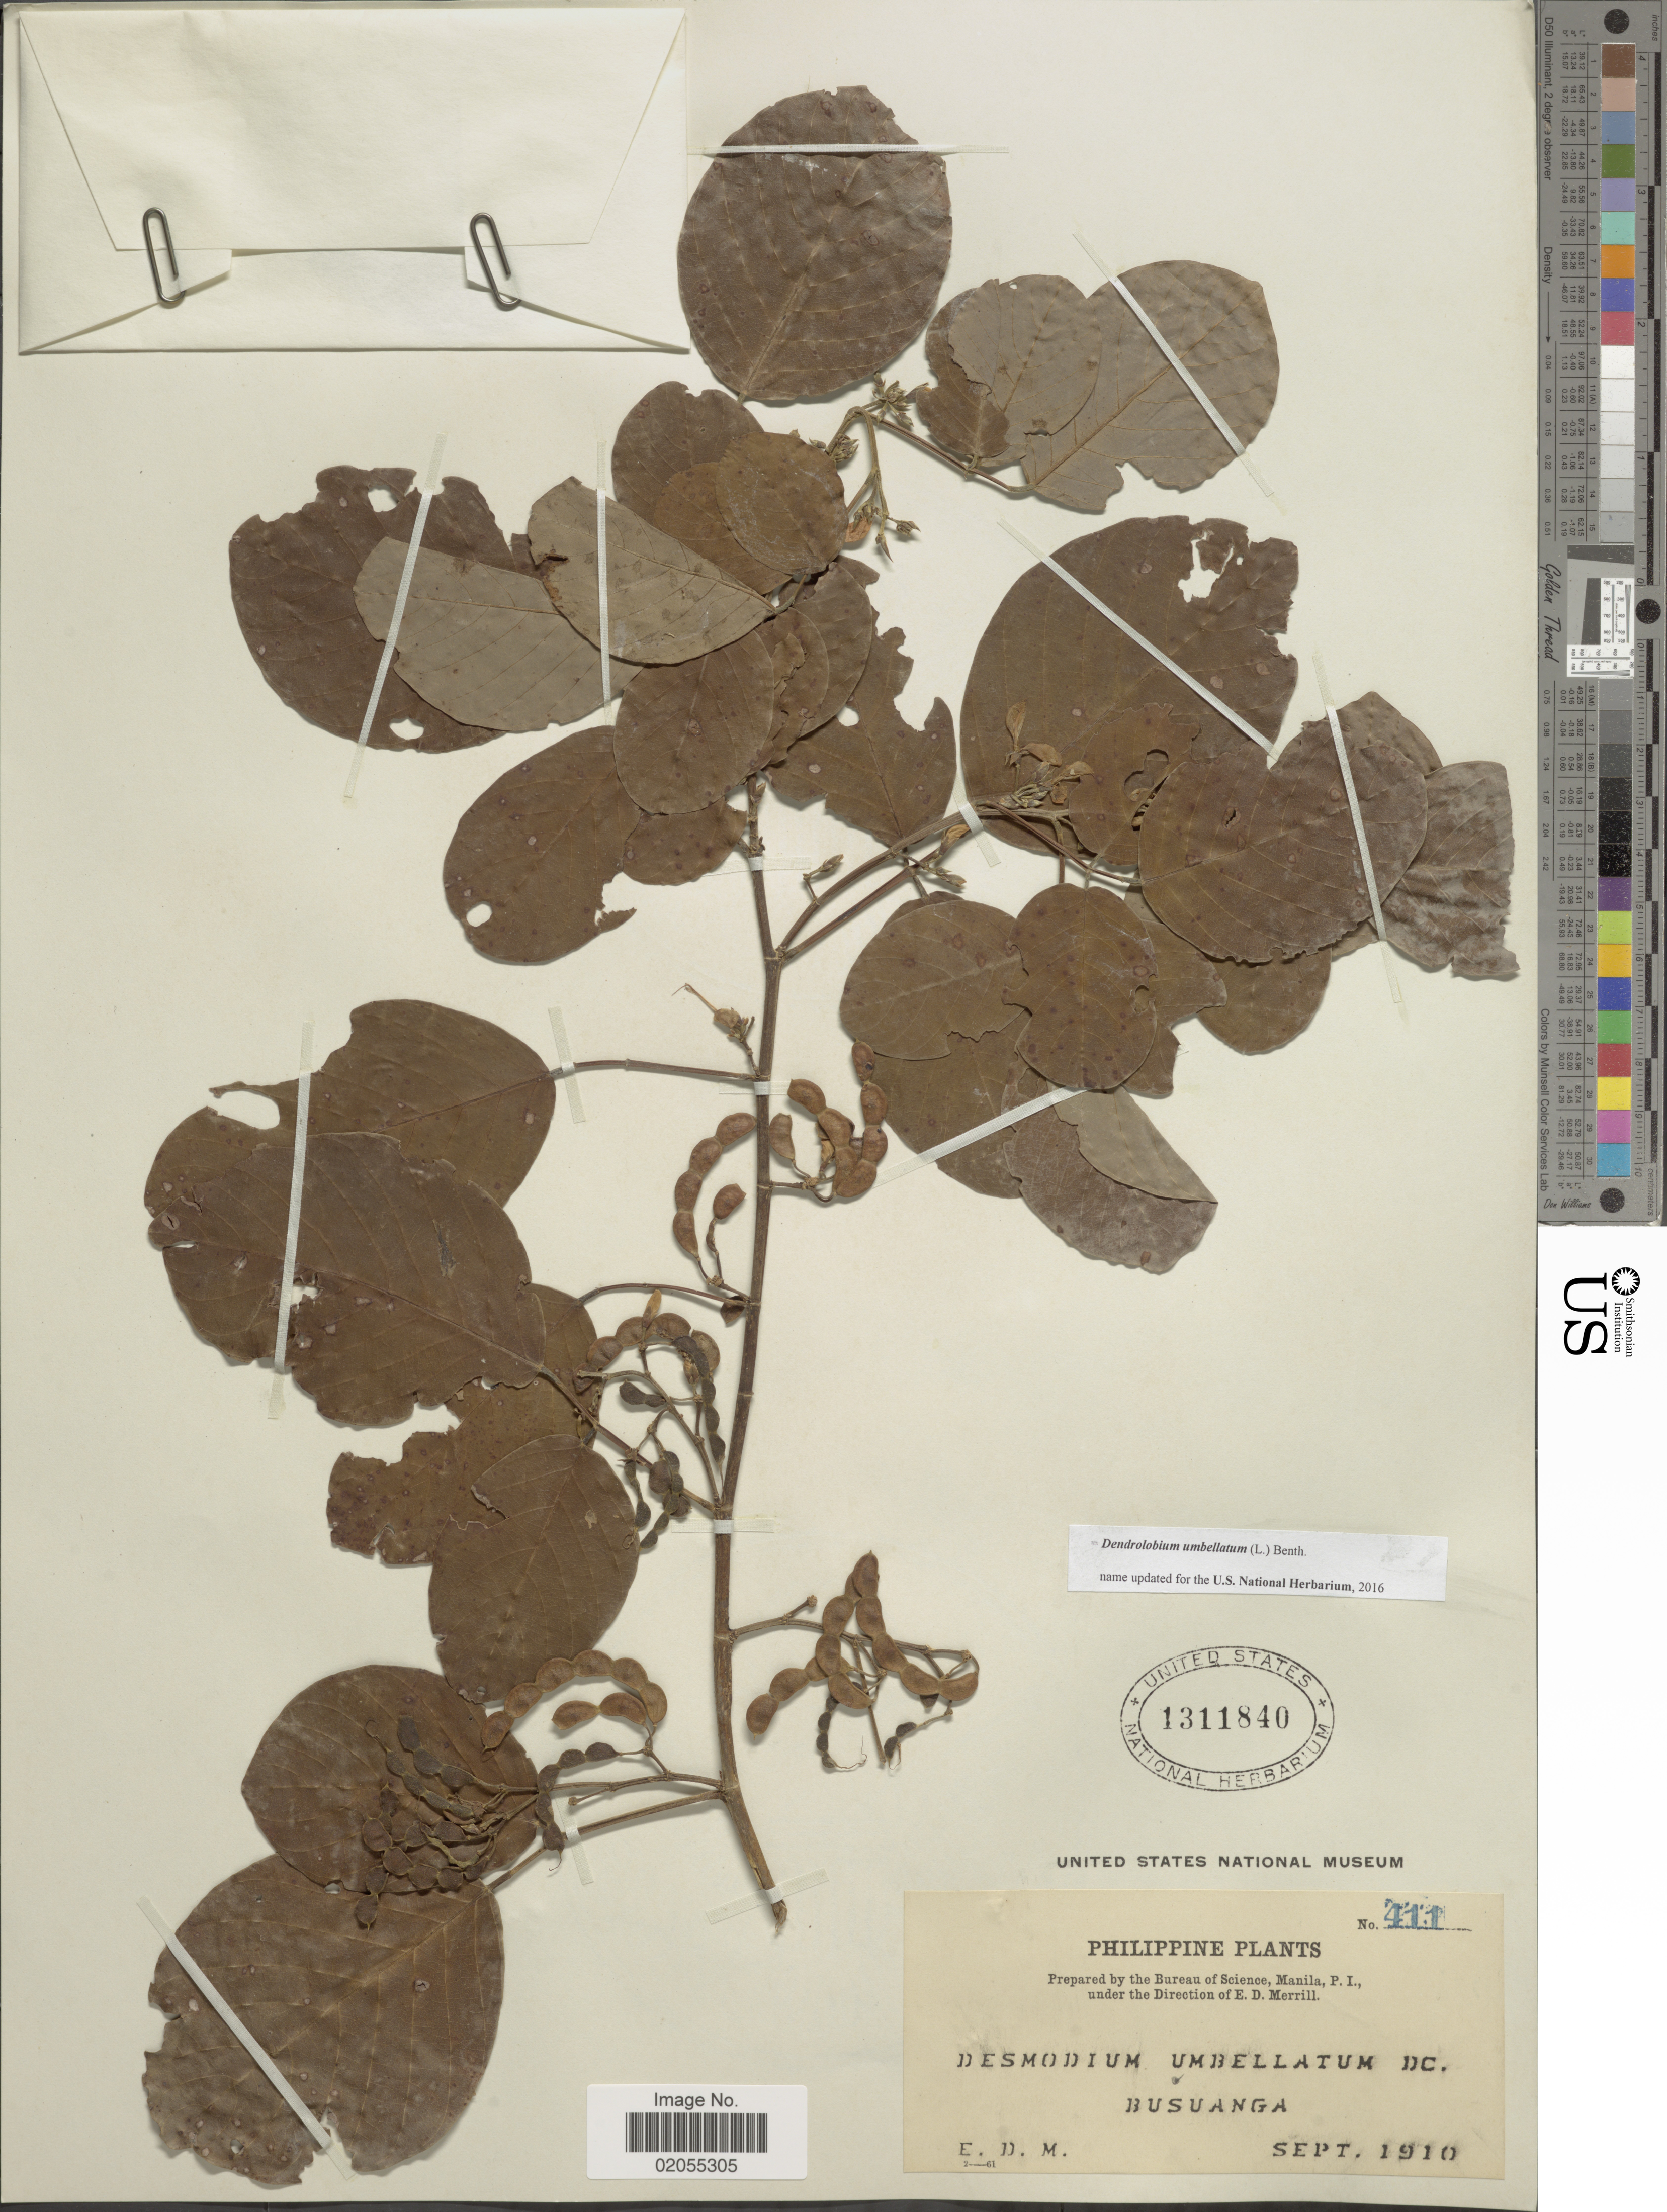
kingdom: Plantae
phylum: Tracheophyta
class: Magnoliopsida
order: Fabales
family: Fabaceae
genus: Dendrolobium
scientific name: Dendrolobium umbellatum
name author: (L.) Benth.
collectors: E. D. Merrill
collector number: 411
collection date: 1910-09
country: Philippines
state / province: Mimaropa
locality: Busuanga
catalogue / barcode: US 1311840